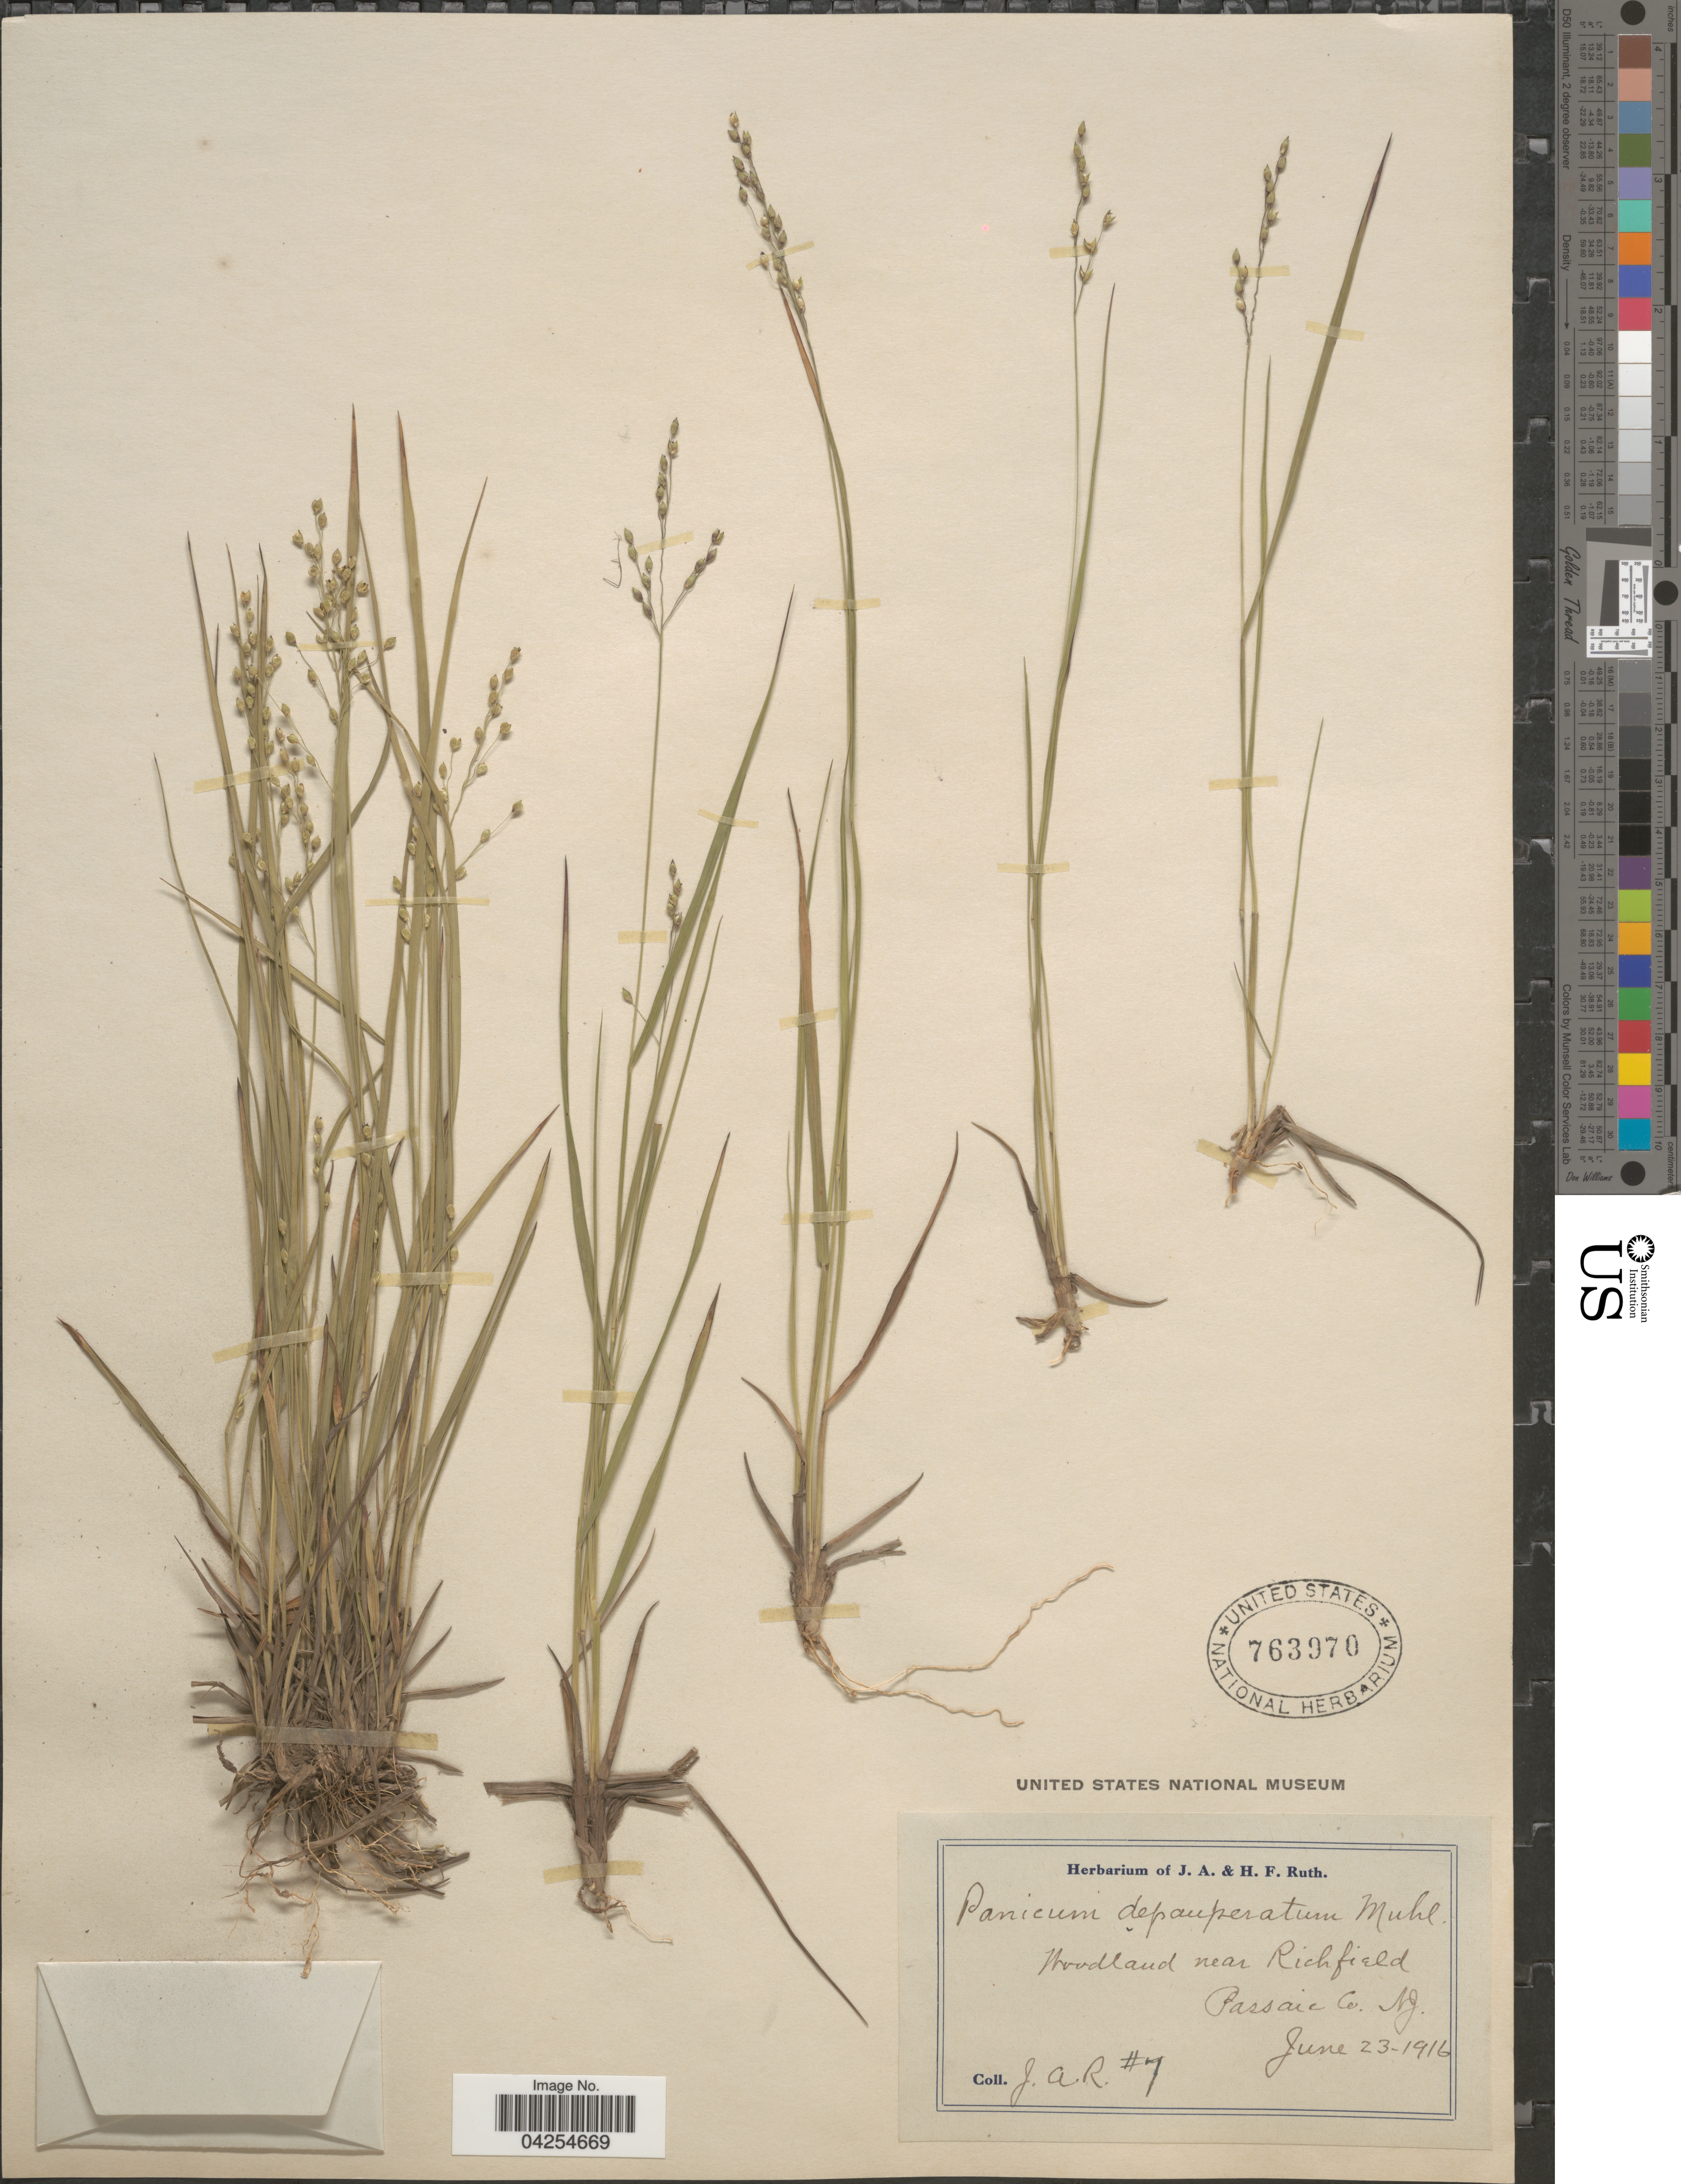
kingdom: Plantae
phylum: Tracheophyta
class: Liliopsida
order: Poales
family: Poaceae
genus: Dichanthelium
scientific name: Dichanthelium depauperatum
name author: (Muhl.) Gould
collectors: J. Ruth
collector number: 7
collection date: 1916-06-23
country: United States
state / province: New Jersey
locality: Woodland near Richfield. Passaic Co.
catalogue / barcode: US 763970